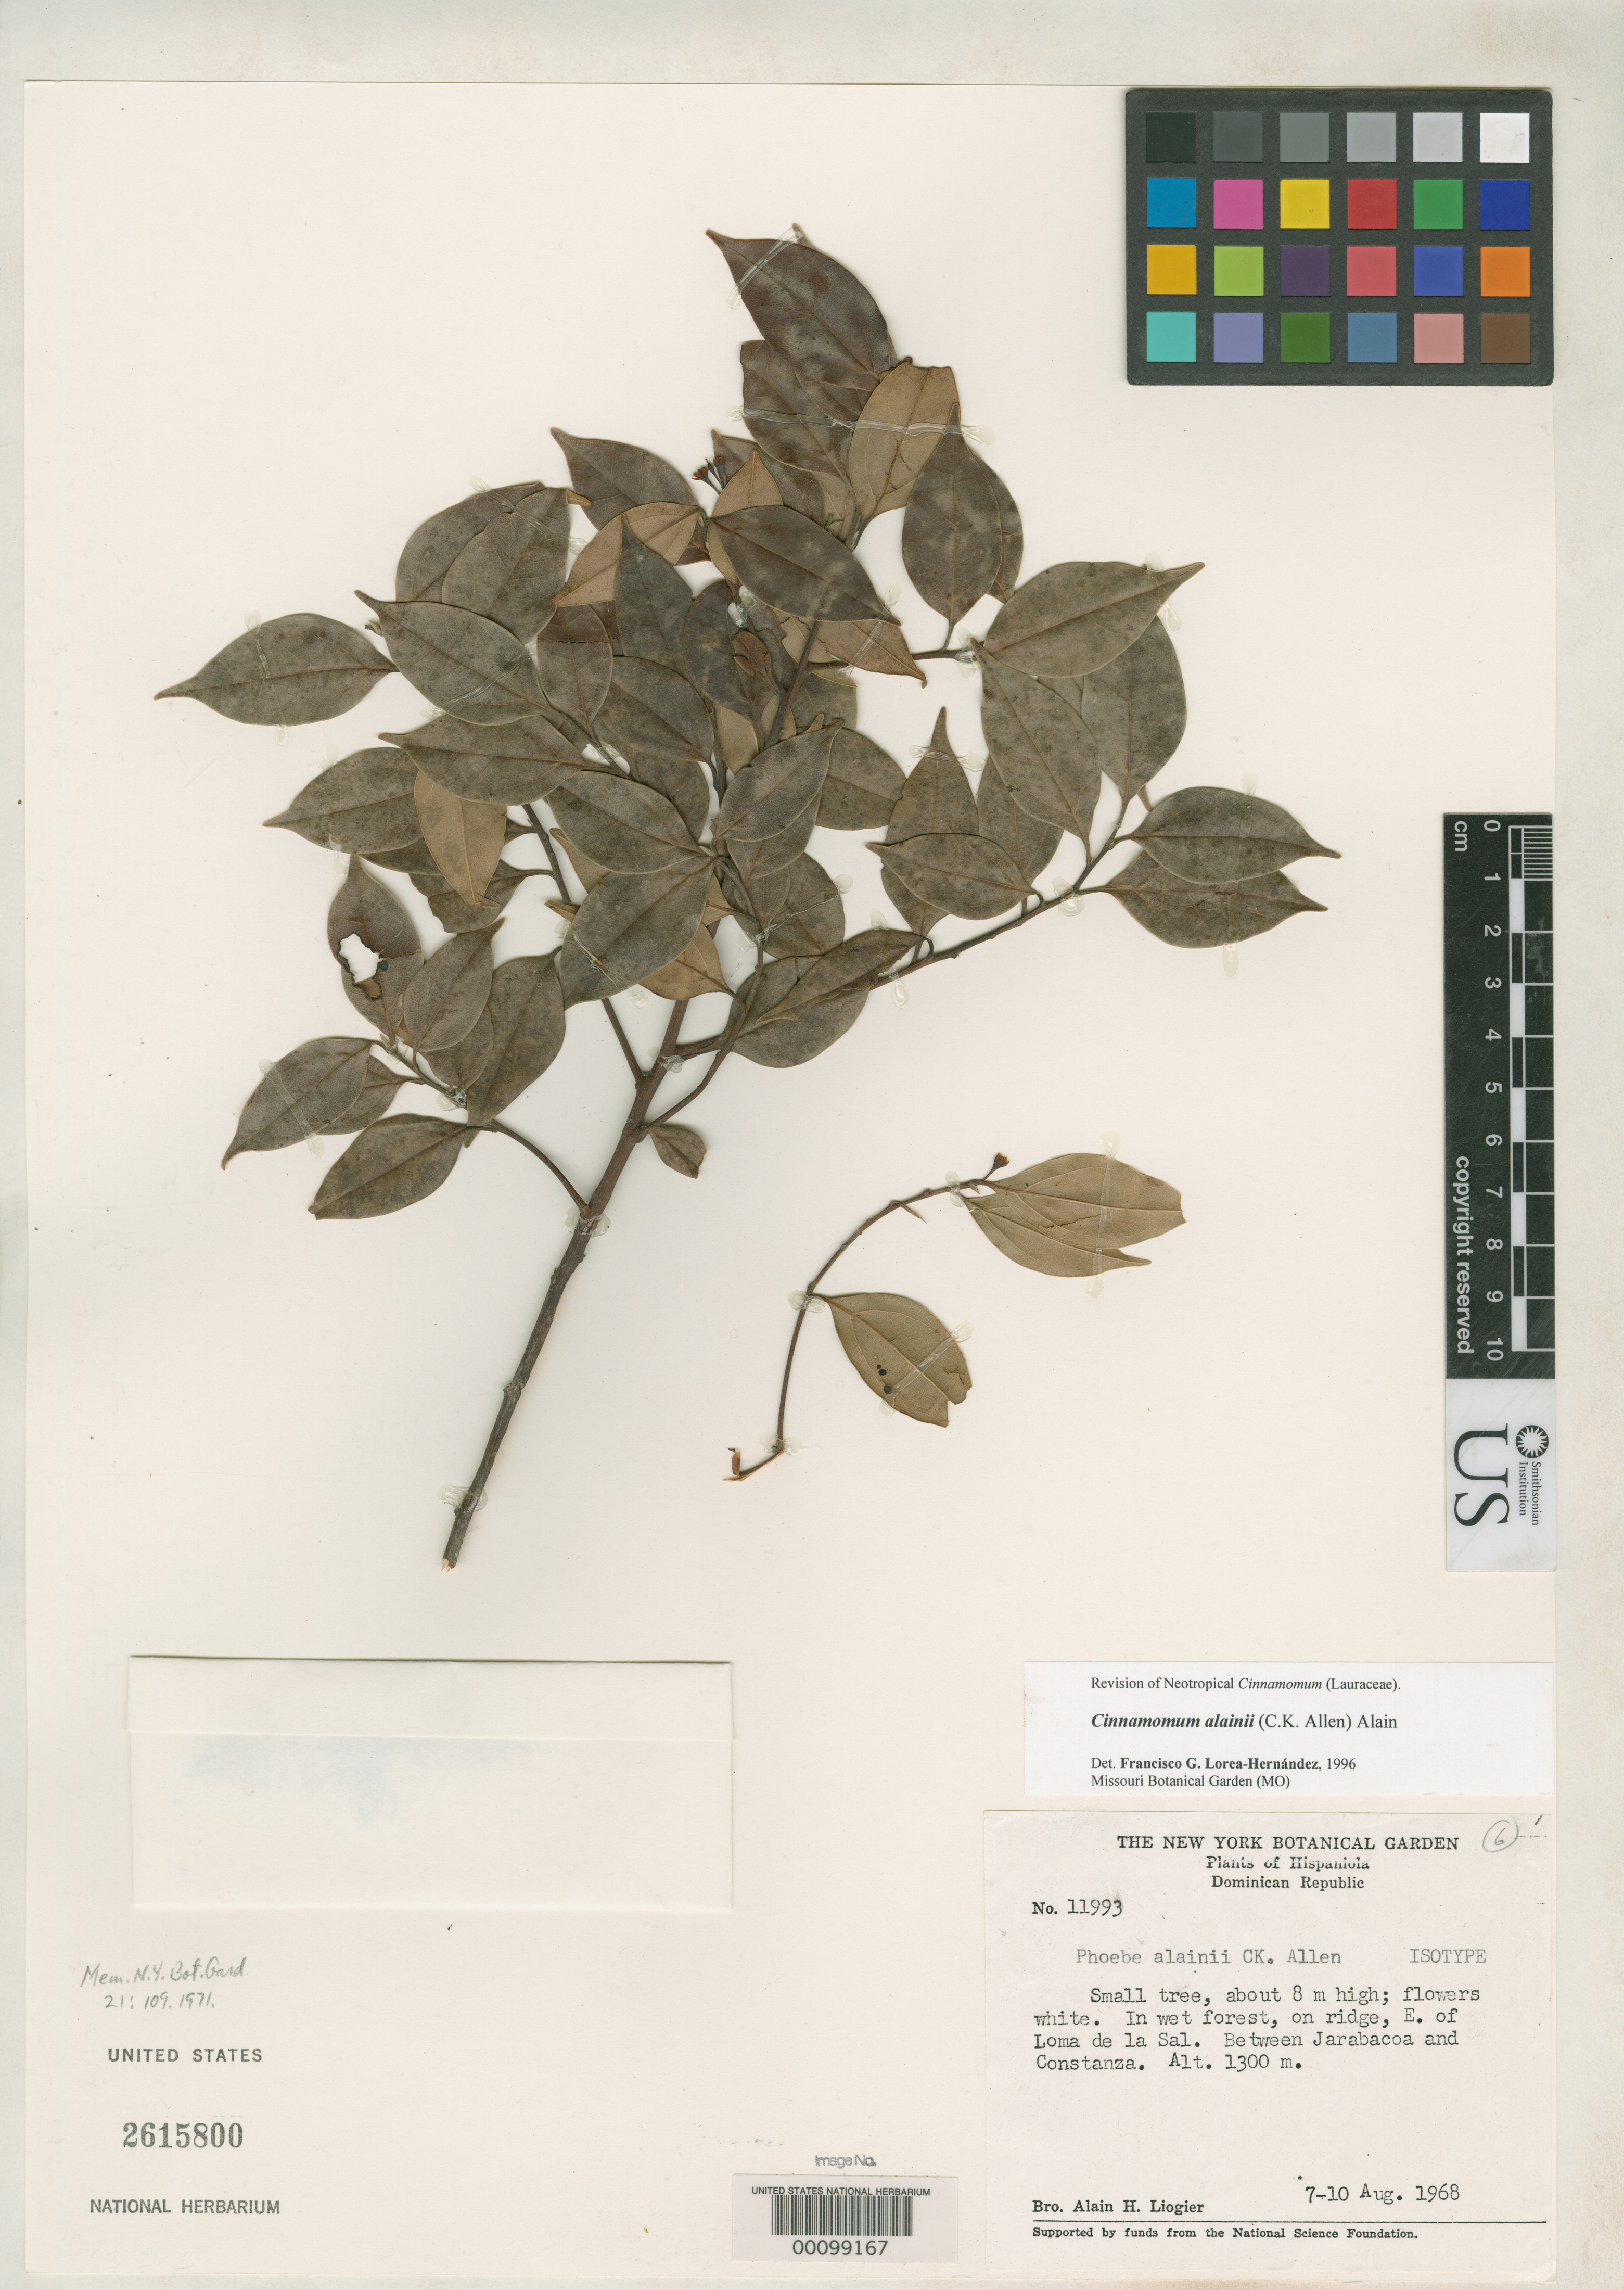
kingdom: Plantae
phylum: Tracheophyta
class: Magnoliopsida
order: Laurales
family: Lauraceae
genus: Phoebe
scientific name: Phoebe alainii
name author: C.K. Allen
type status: Isotype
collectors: A. H. Liogier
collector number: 11993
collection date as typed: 07 Aug 1968 to 10 Aug 1968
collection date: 1968-08-07/1968-08-10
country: Dominican Republic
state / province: La Vega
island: Hispaniola Island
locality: E of Loma de La Sal, between Jarabacoa and Constanza.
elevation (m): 1300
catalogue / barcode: US 2615800